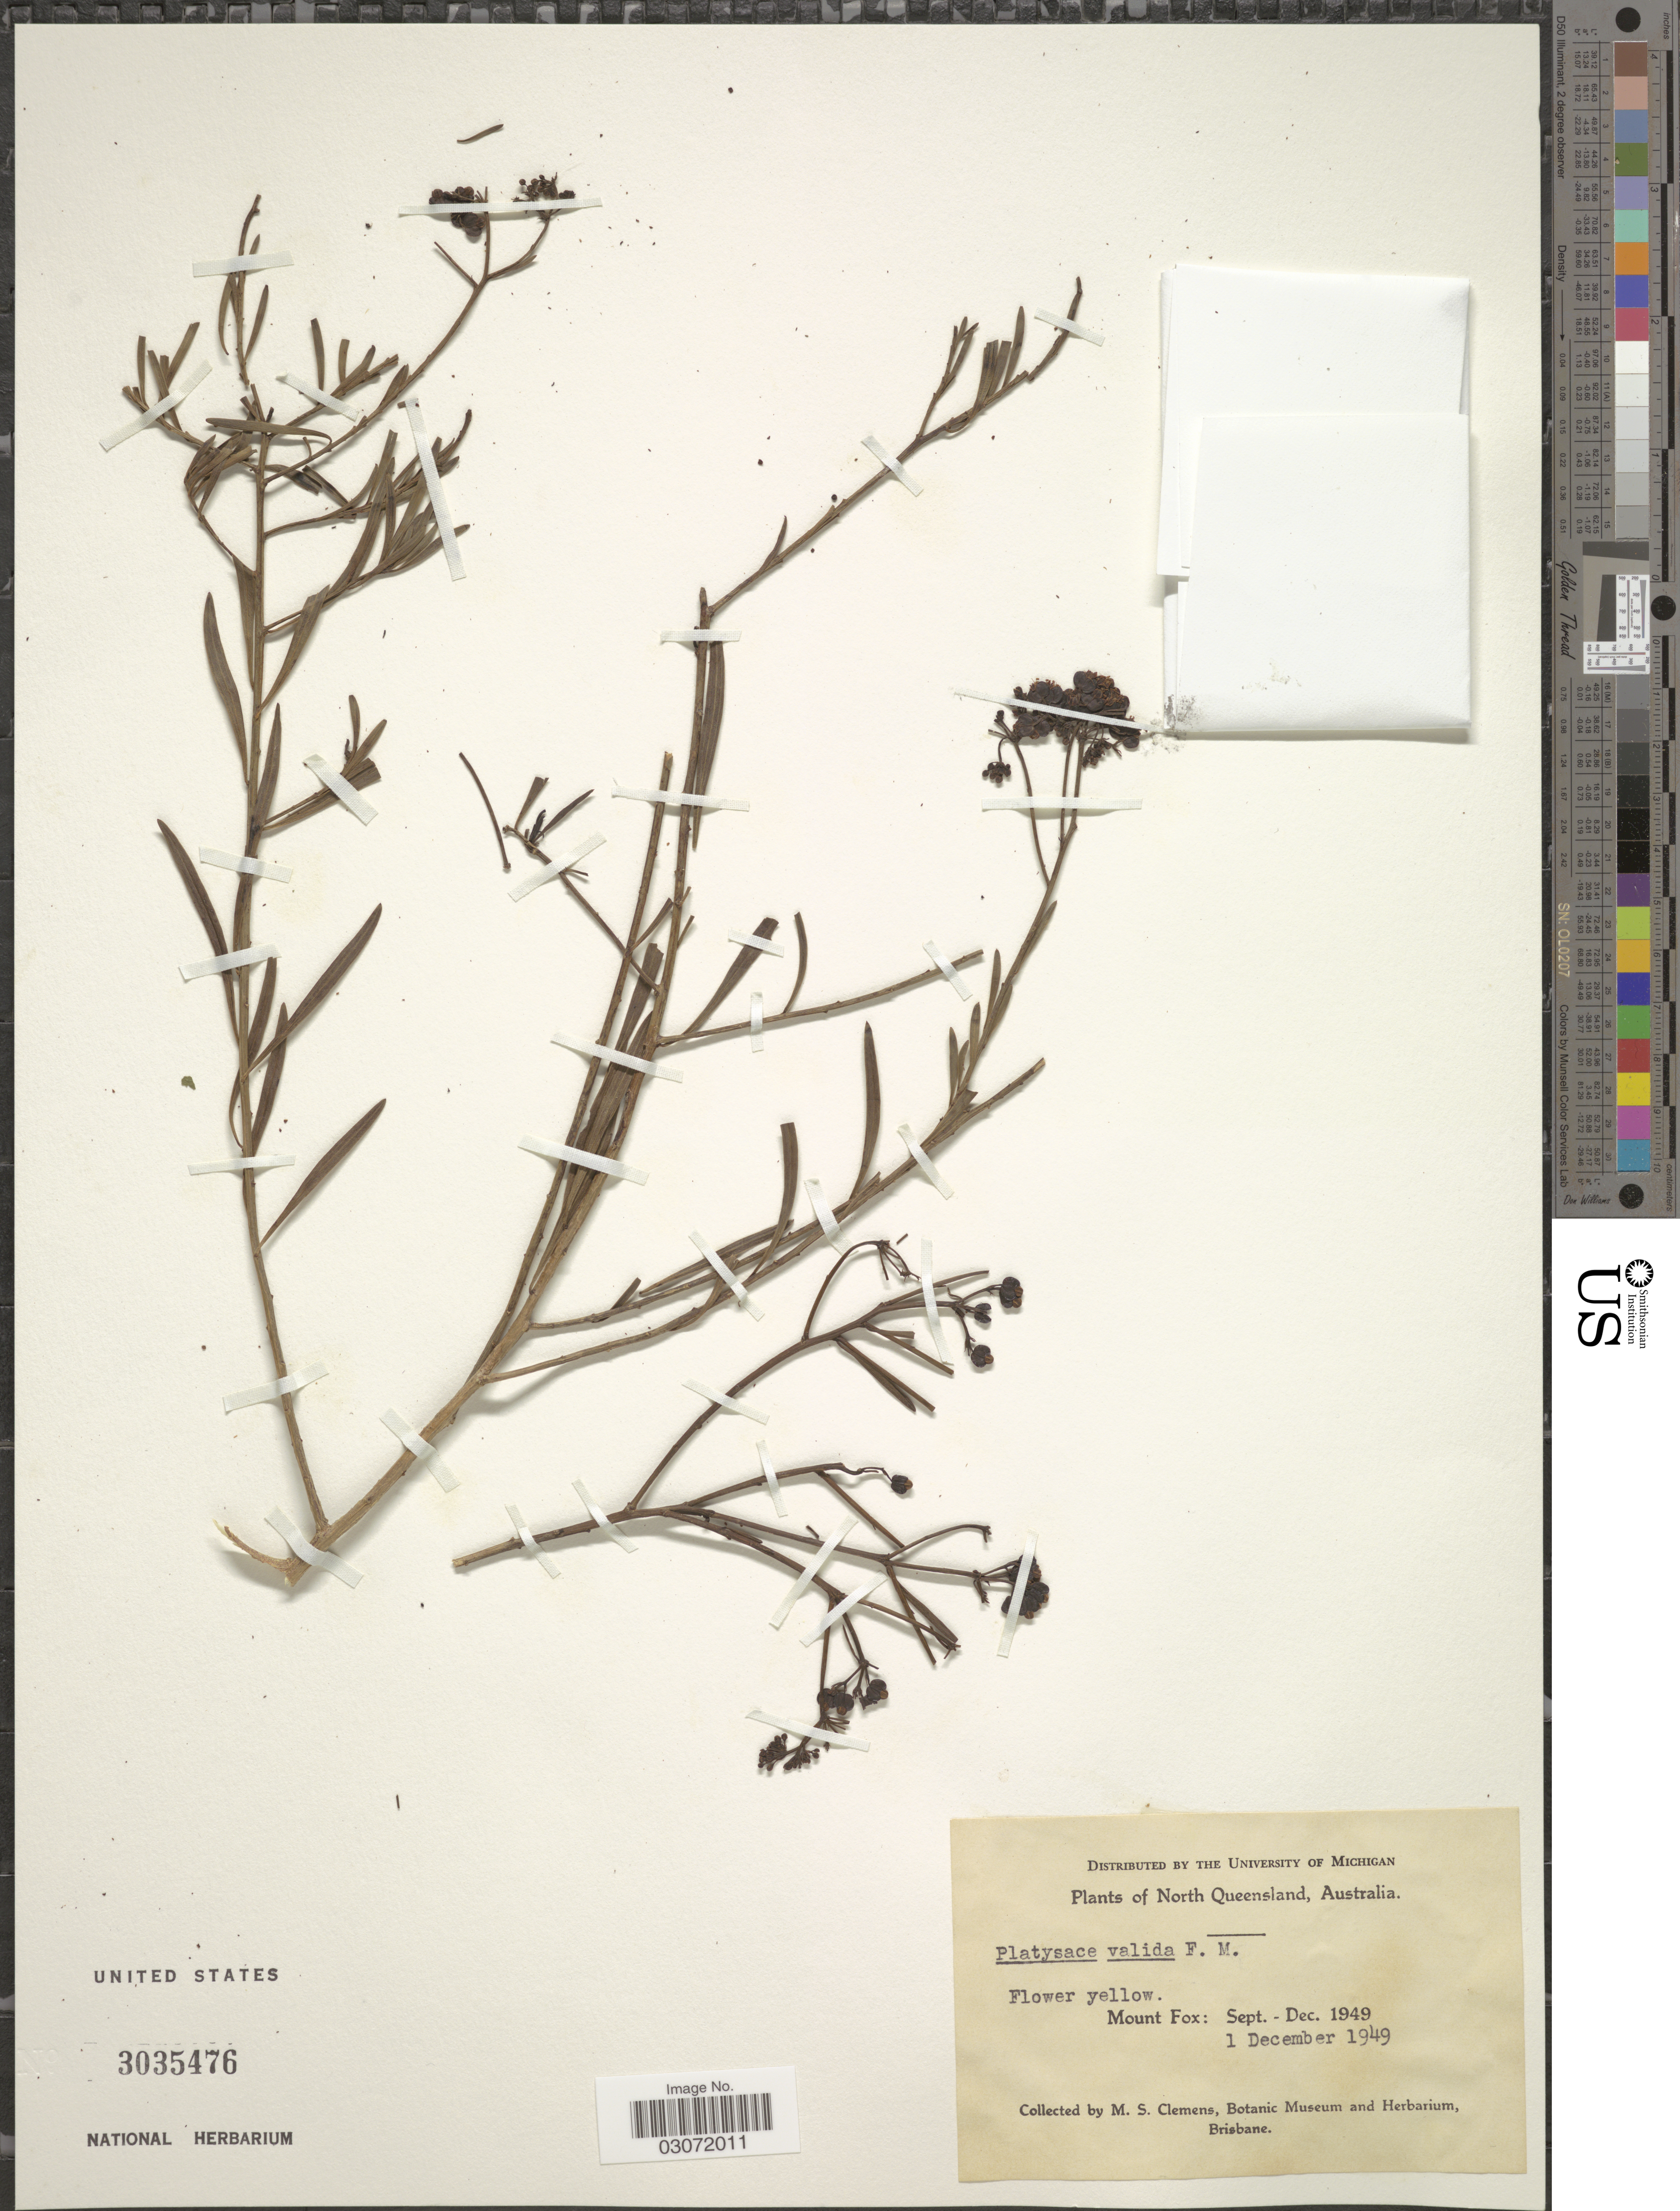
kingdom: Plantae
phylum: Tracheophyta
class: Magnoliopsida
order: Apiales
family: Apiaceae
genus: Platysace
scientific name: Platysace valida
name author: F. Muell.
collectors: M. S. Clemens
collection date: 1949-12-01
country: Australia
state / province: Queensland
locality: North Queensland. Mount Fox.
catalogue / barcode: US 3035476